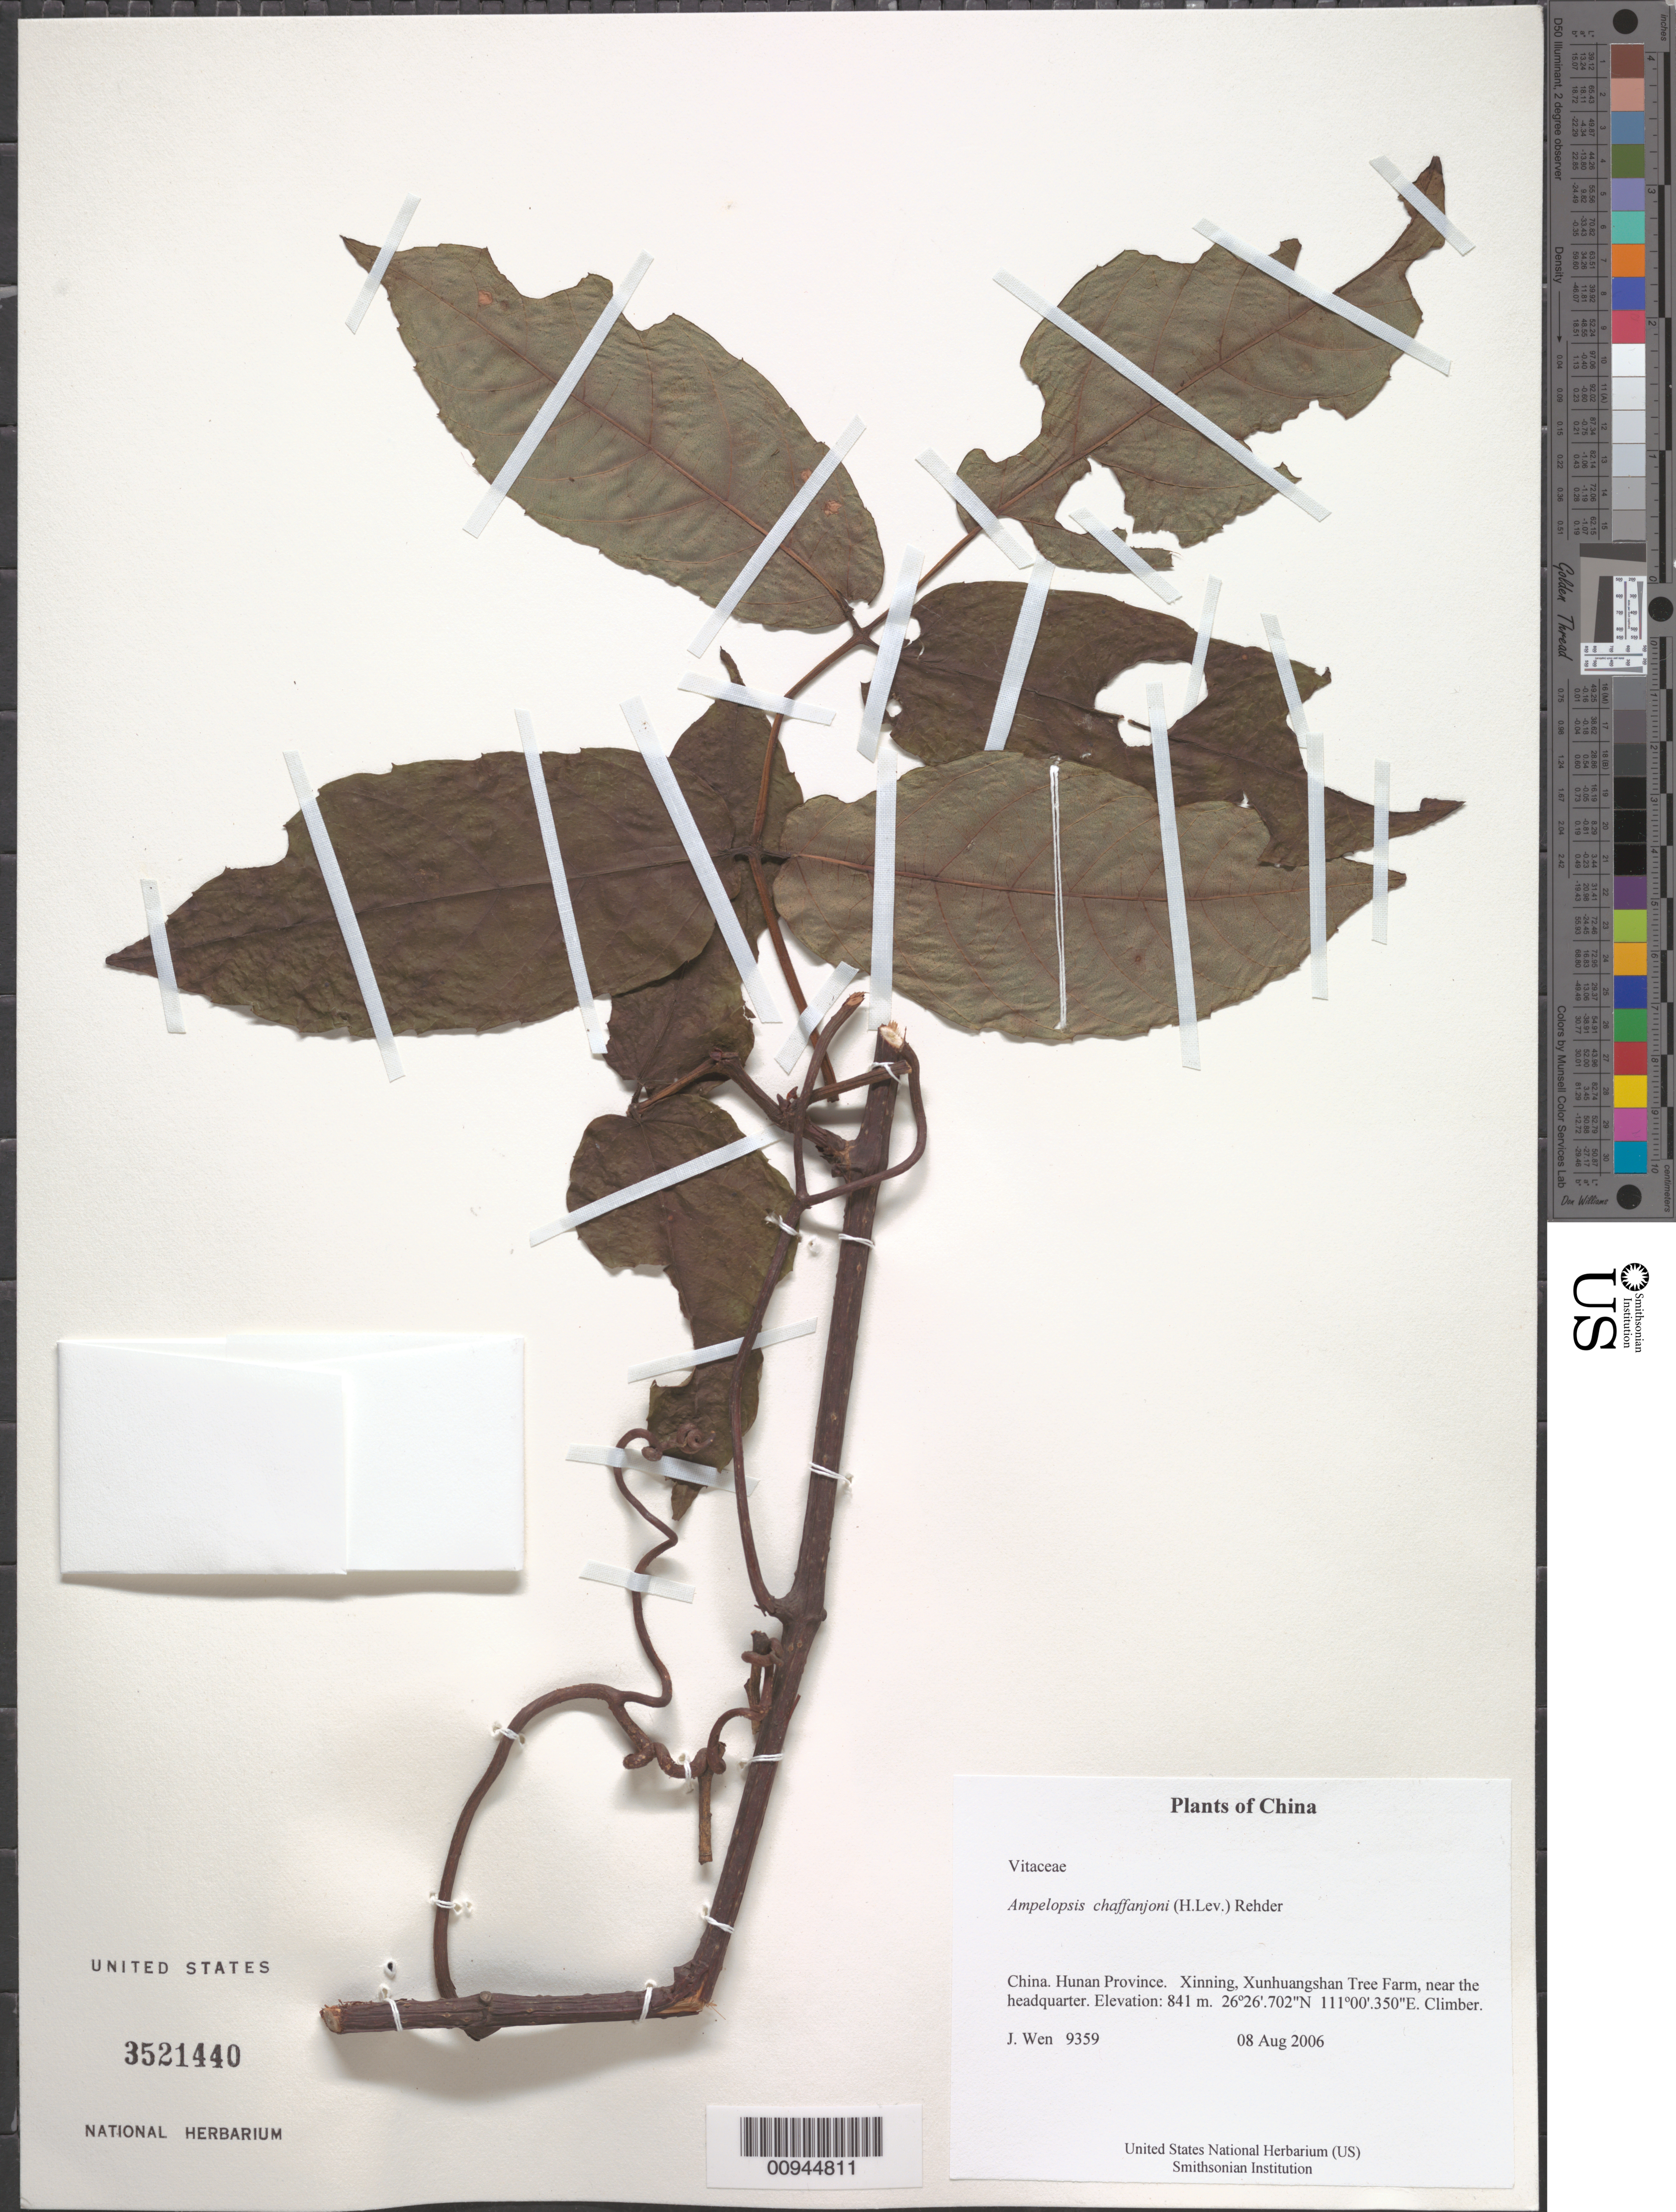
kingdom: Plantae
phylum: Tracheophyta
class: Magnoliopsida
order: Vitales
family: Vitaceae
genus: Ampelopsis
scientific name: Ampelopsis chaffanjonii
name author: (H. Lév. & Vaniot) Rehder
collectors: J. Wen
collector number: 9359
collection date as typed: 08 Aug 2006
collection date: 2006-08-08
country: China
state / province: Hunan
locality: Xinning, Xunhuangshan Tree Farm, near the headquarter.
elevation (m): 841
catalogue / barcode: US 3521440